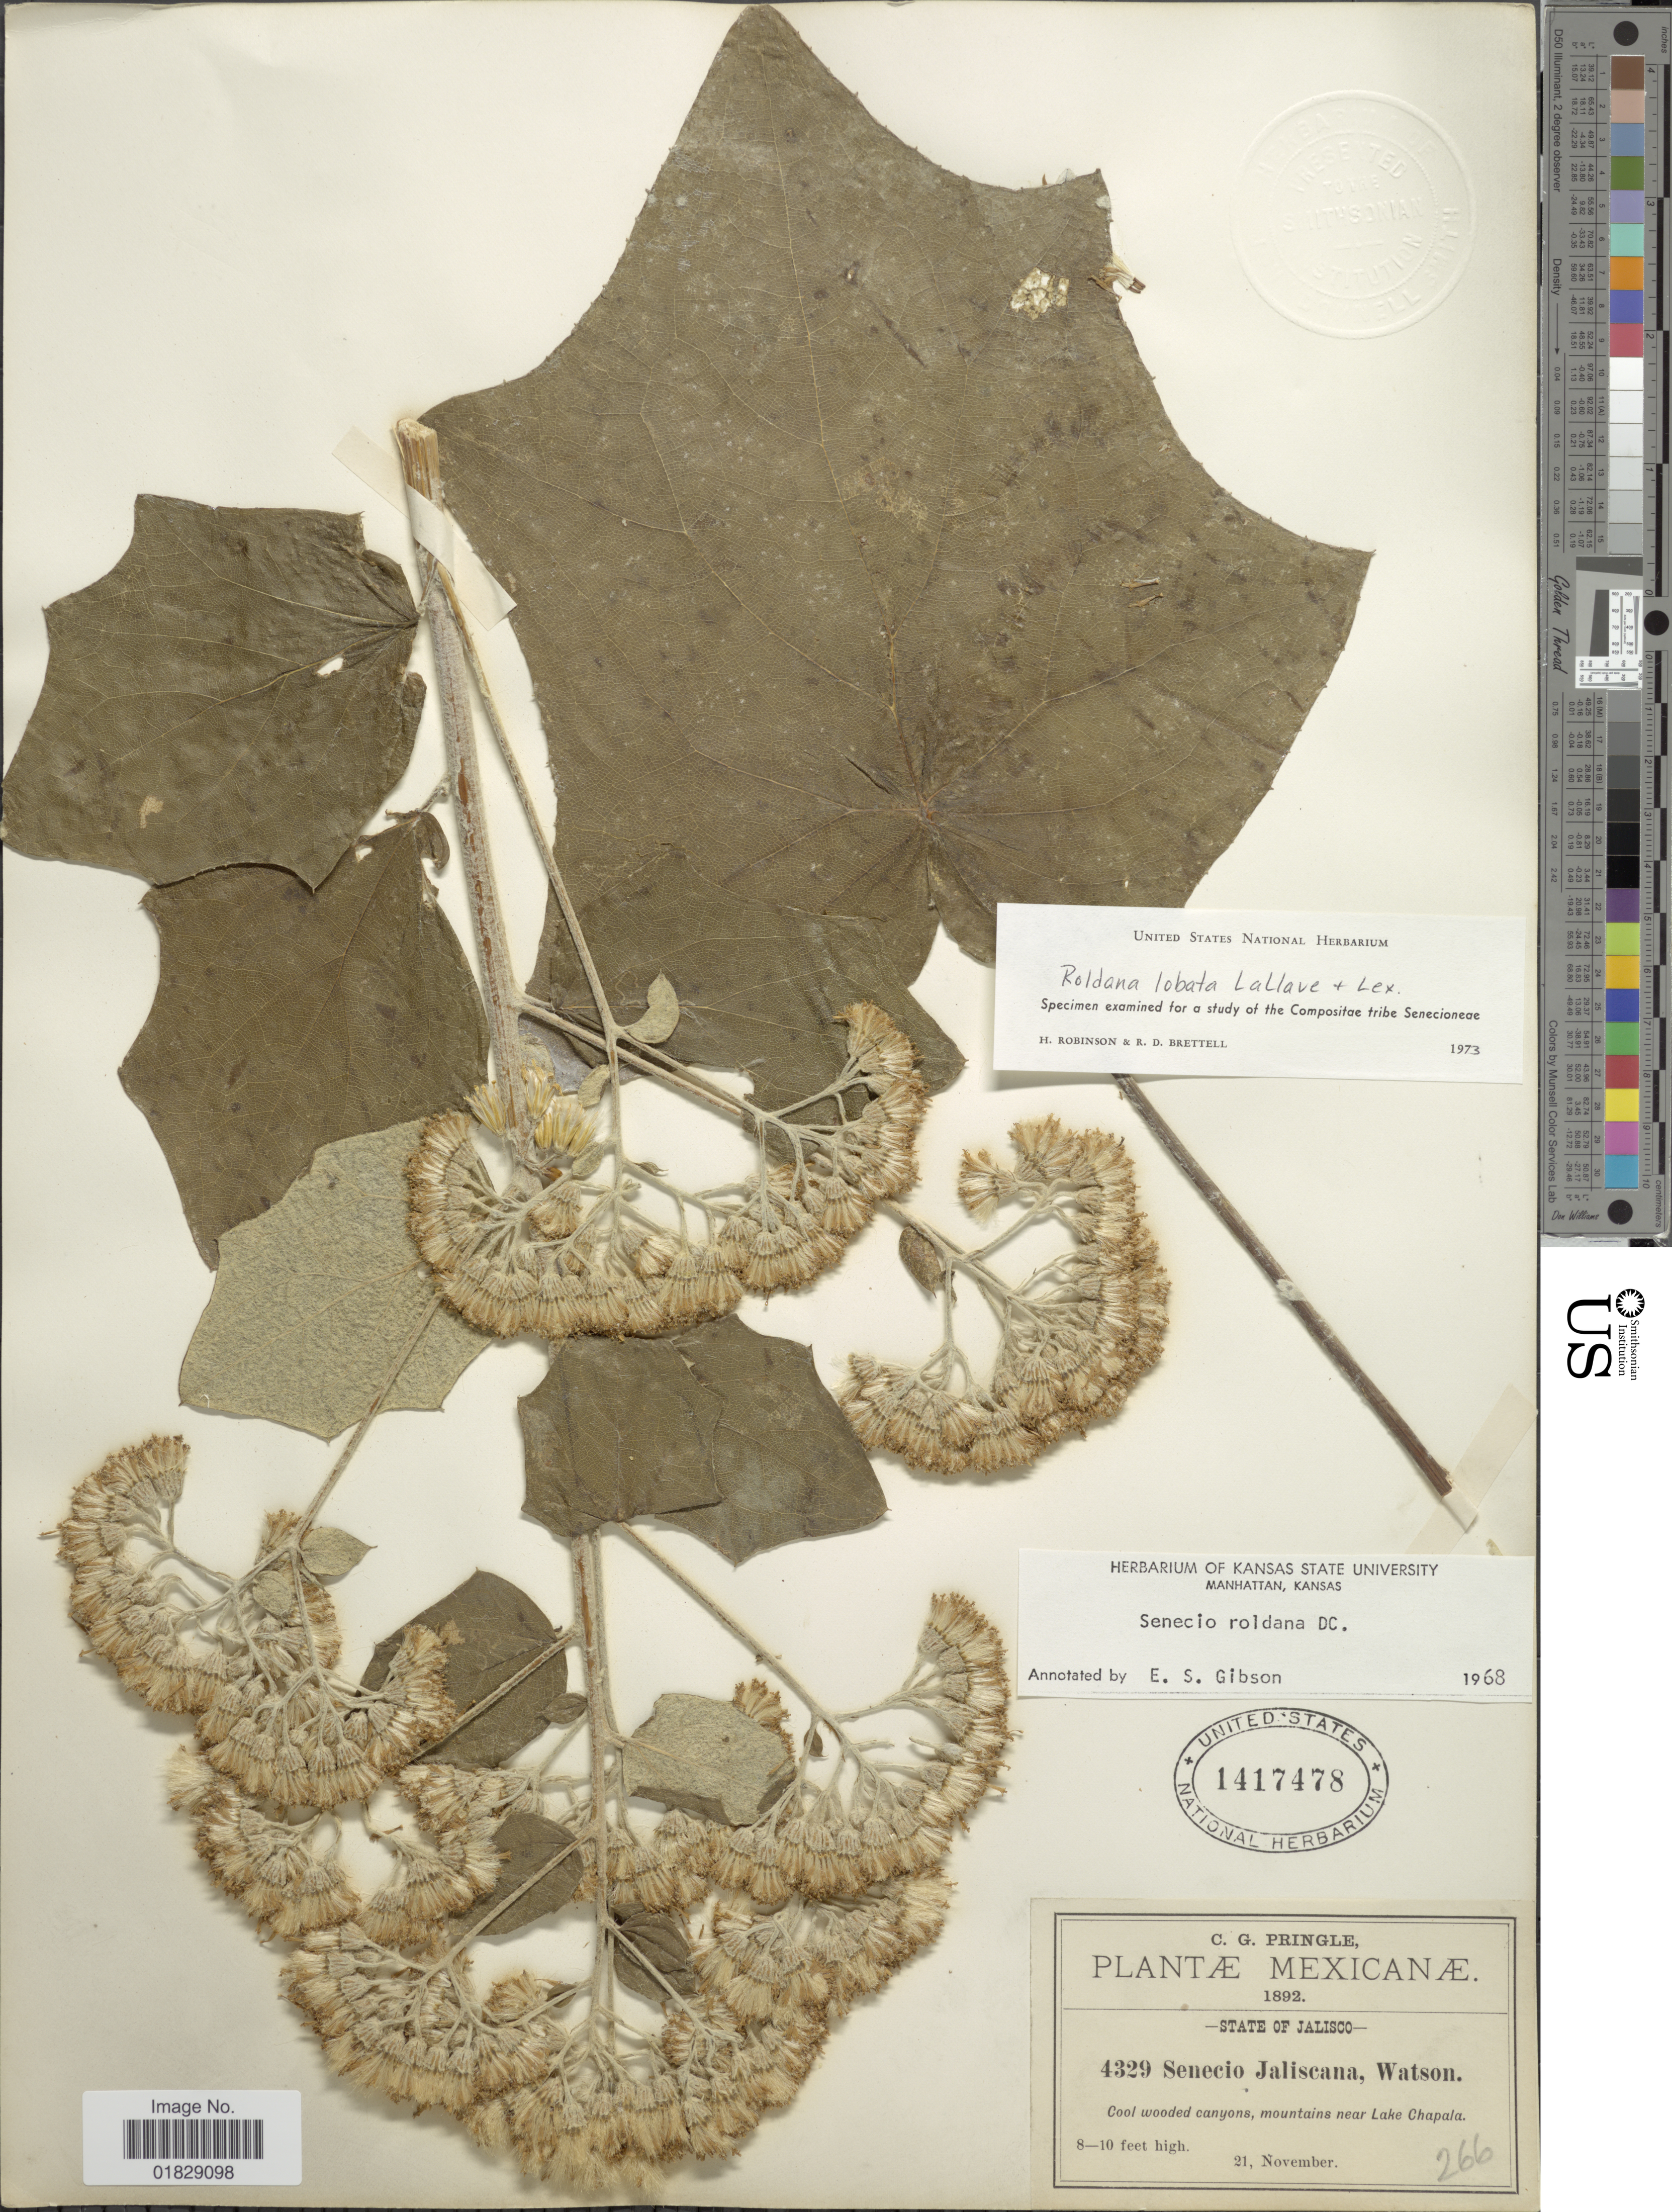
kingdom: Plantae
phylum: Tracheophyta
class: Magnoliopsida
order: Asterales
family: Asteraceae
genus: Roldana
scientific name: Roldana lobata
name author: La Llave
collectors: C. G. Pringle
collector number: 4329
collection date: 1892-11-21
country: Mexico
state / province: Jalisco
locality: State of Jalisco. Cool woode canyons, mountains near Lake Chapala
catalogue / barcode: US 1417478